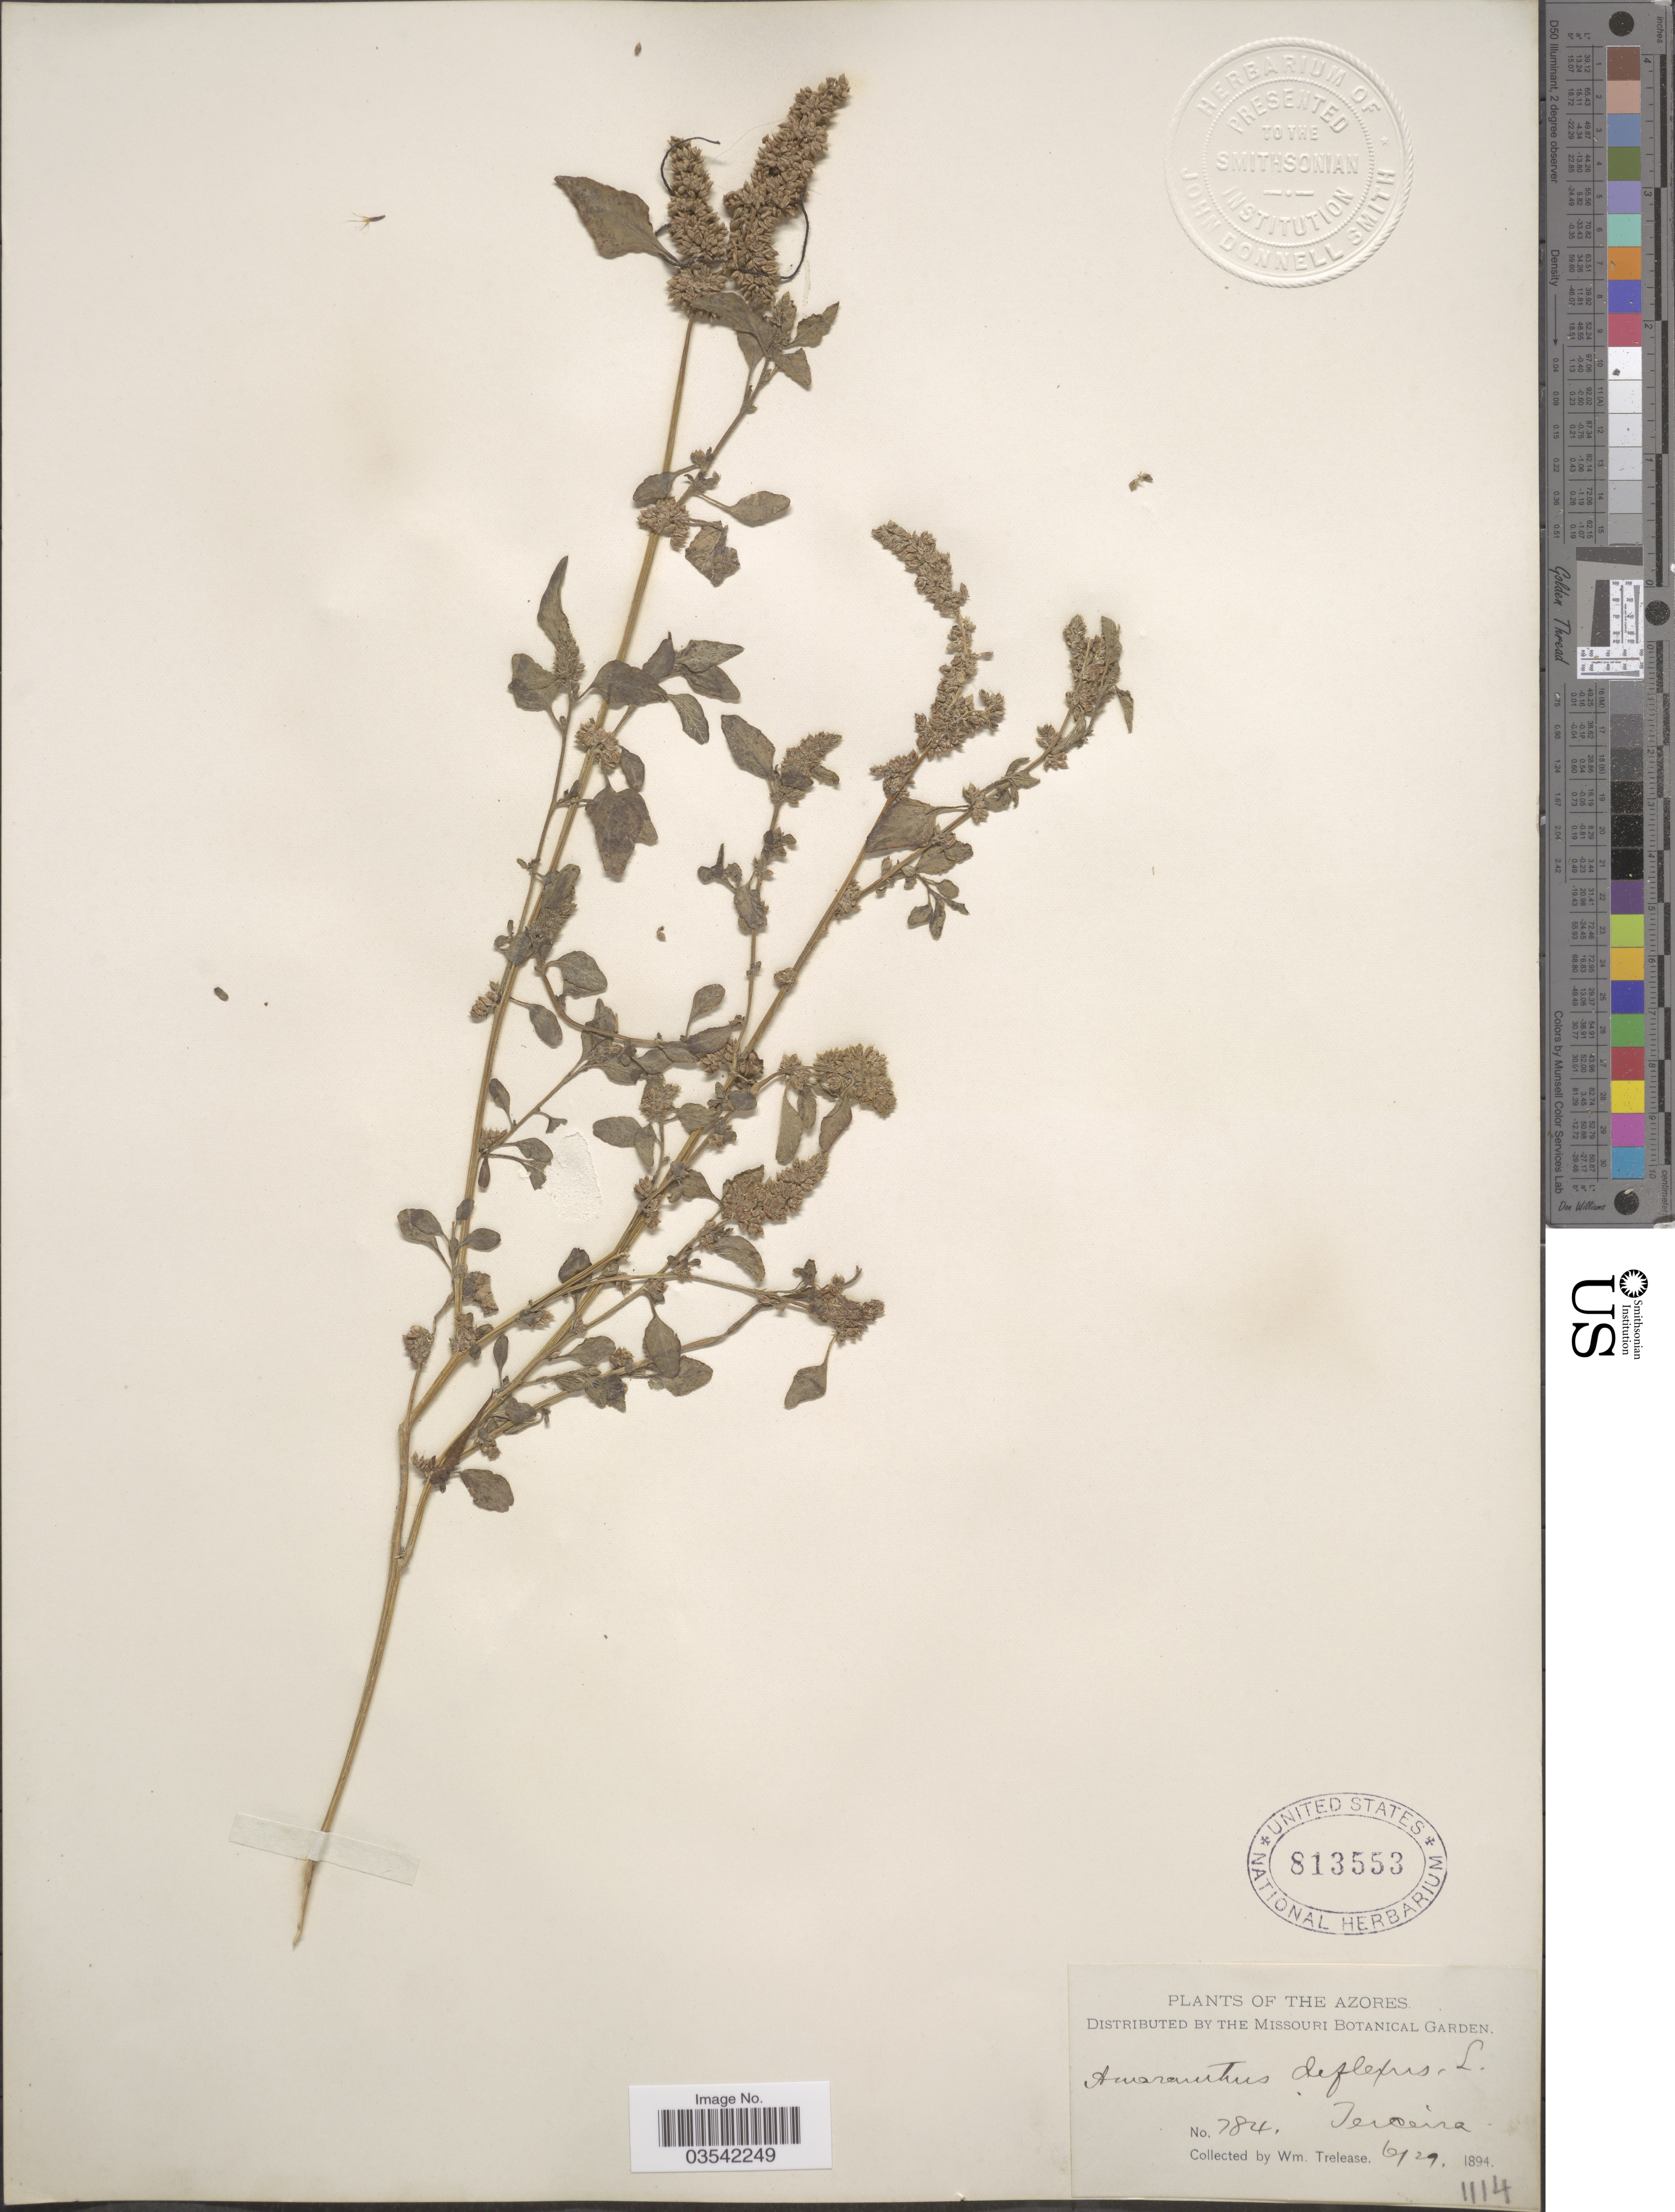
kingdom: Plantae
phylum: Tracheophyta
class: Magnoliopsida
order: Caryophyllales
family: Amaranthaceae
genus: Amaranthus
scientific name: Amaranthus deflexus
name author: L.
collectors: W. Trelease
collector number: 784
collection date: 1894-06-29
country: Portugal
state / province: Azores (Aut. Reg.)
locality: Terceira.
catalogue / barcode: US 813553